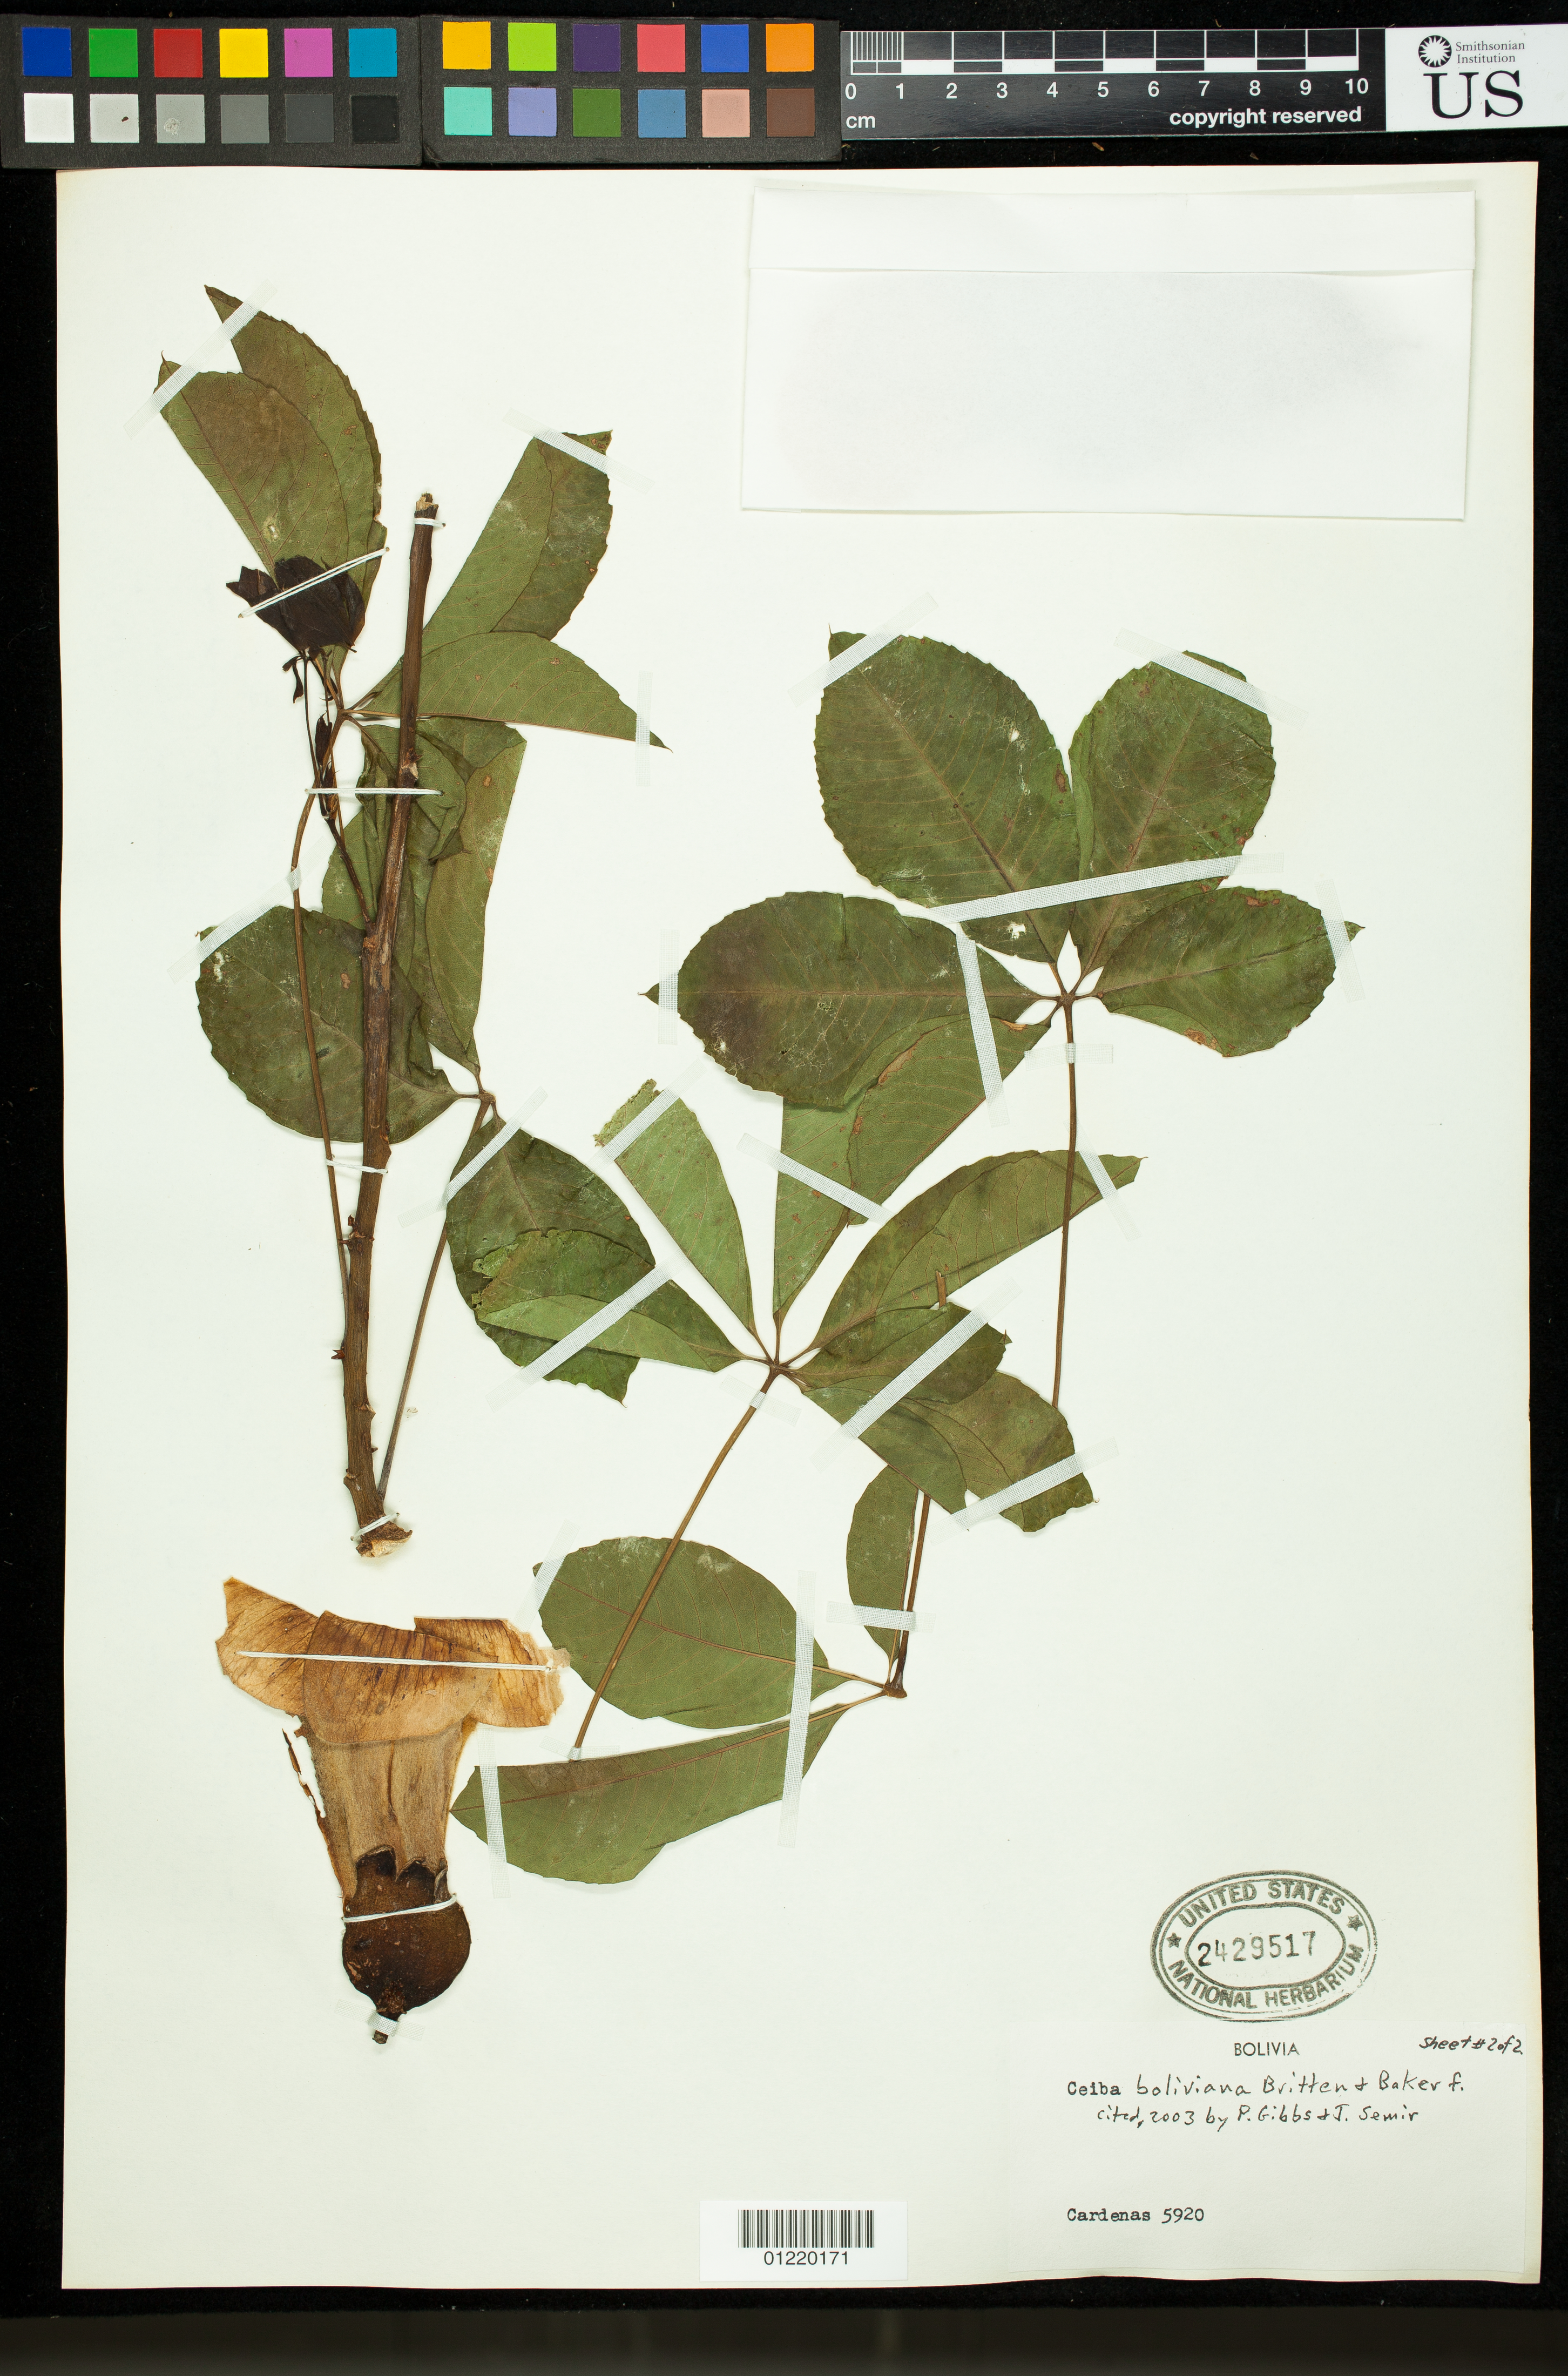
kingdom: Plantae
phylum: Tracheophyta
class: Magnoliopsida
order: Malvales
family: Malvaceae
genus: Ceiba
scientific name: Ceiba boliviana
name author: Britten & Baker f.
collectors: M. Cárdenas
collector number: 5920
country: Bolivia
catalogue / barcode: US 2429517